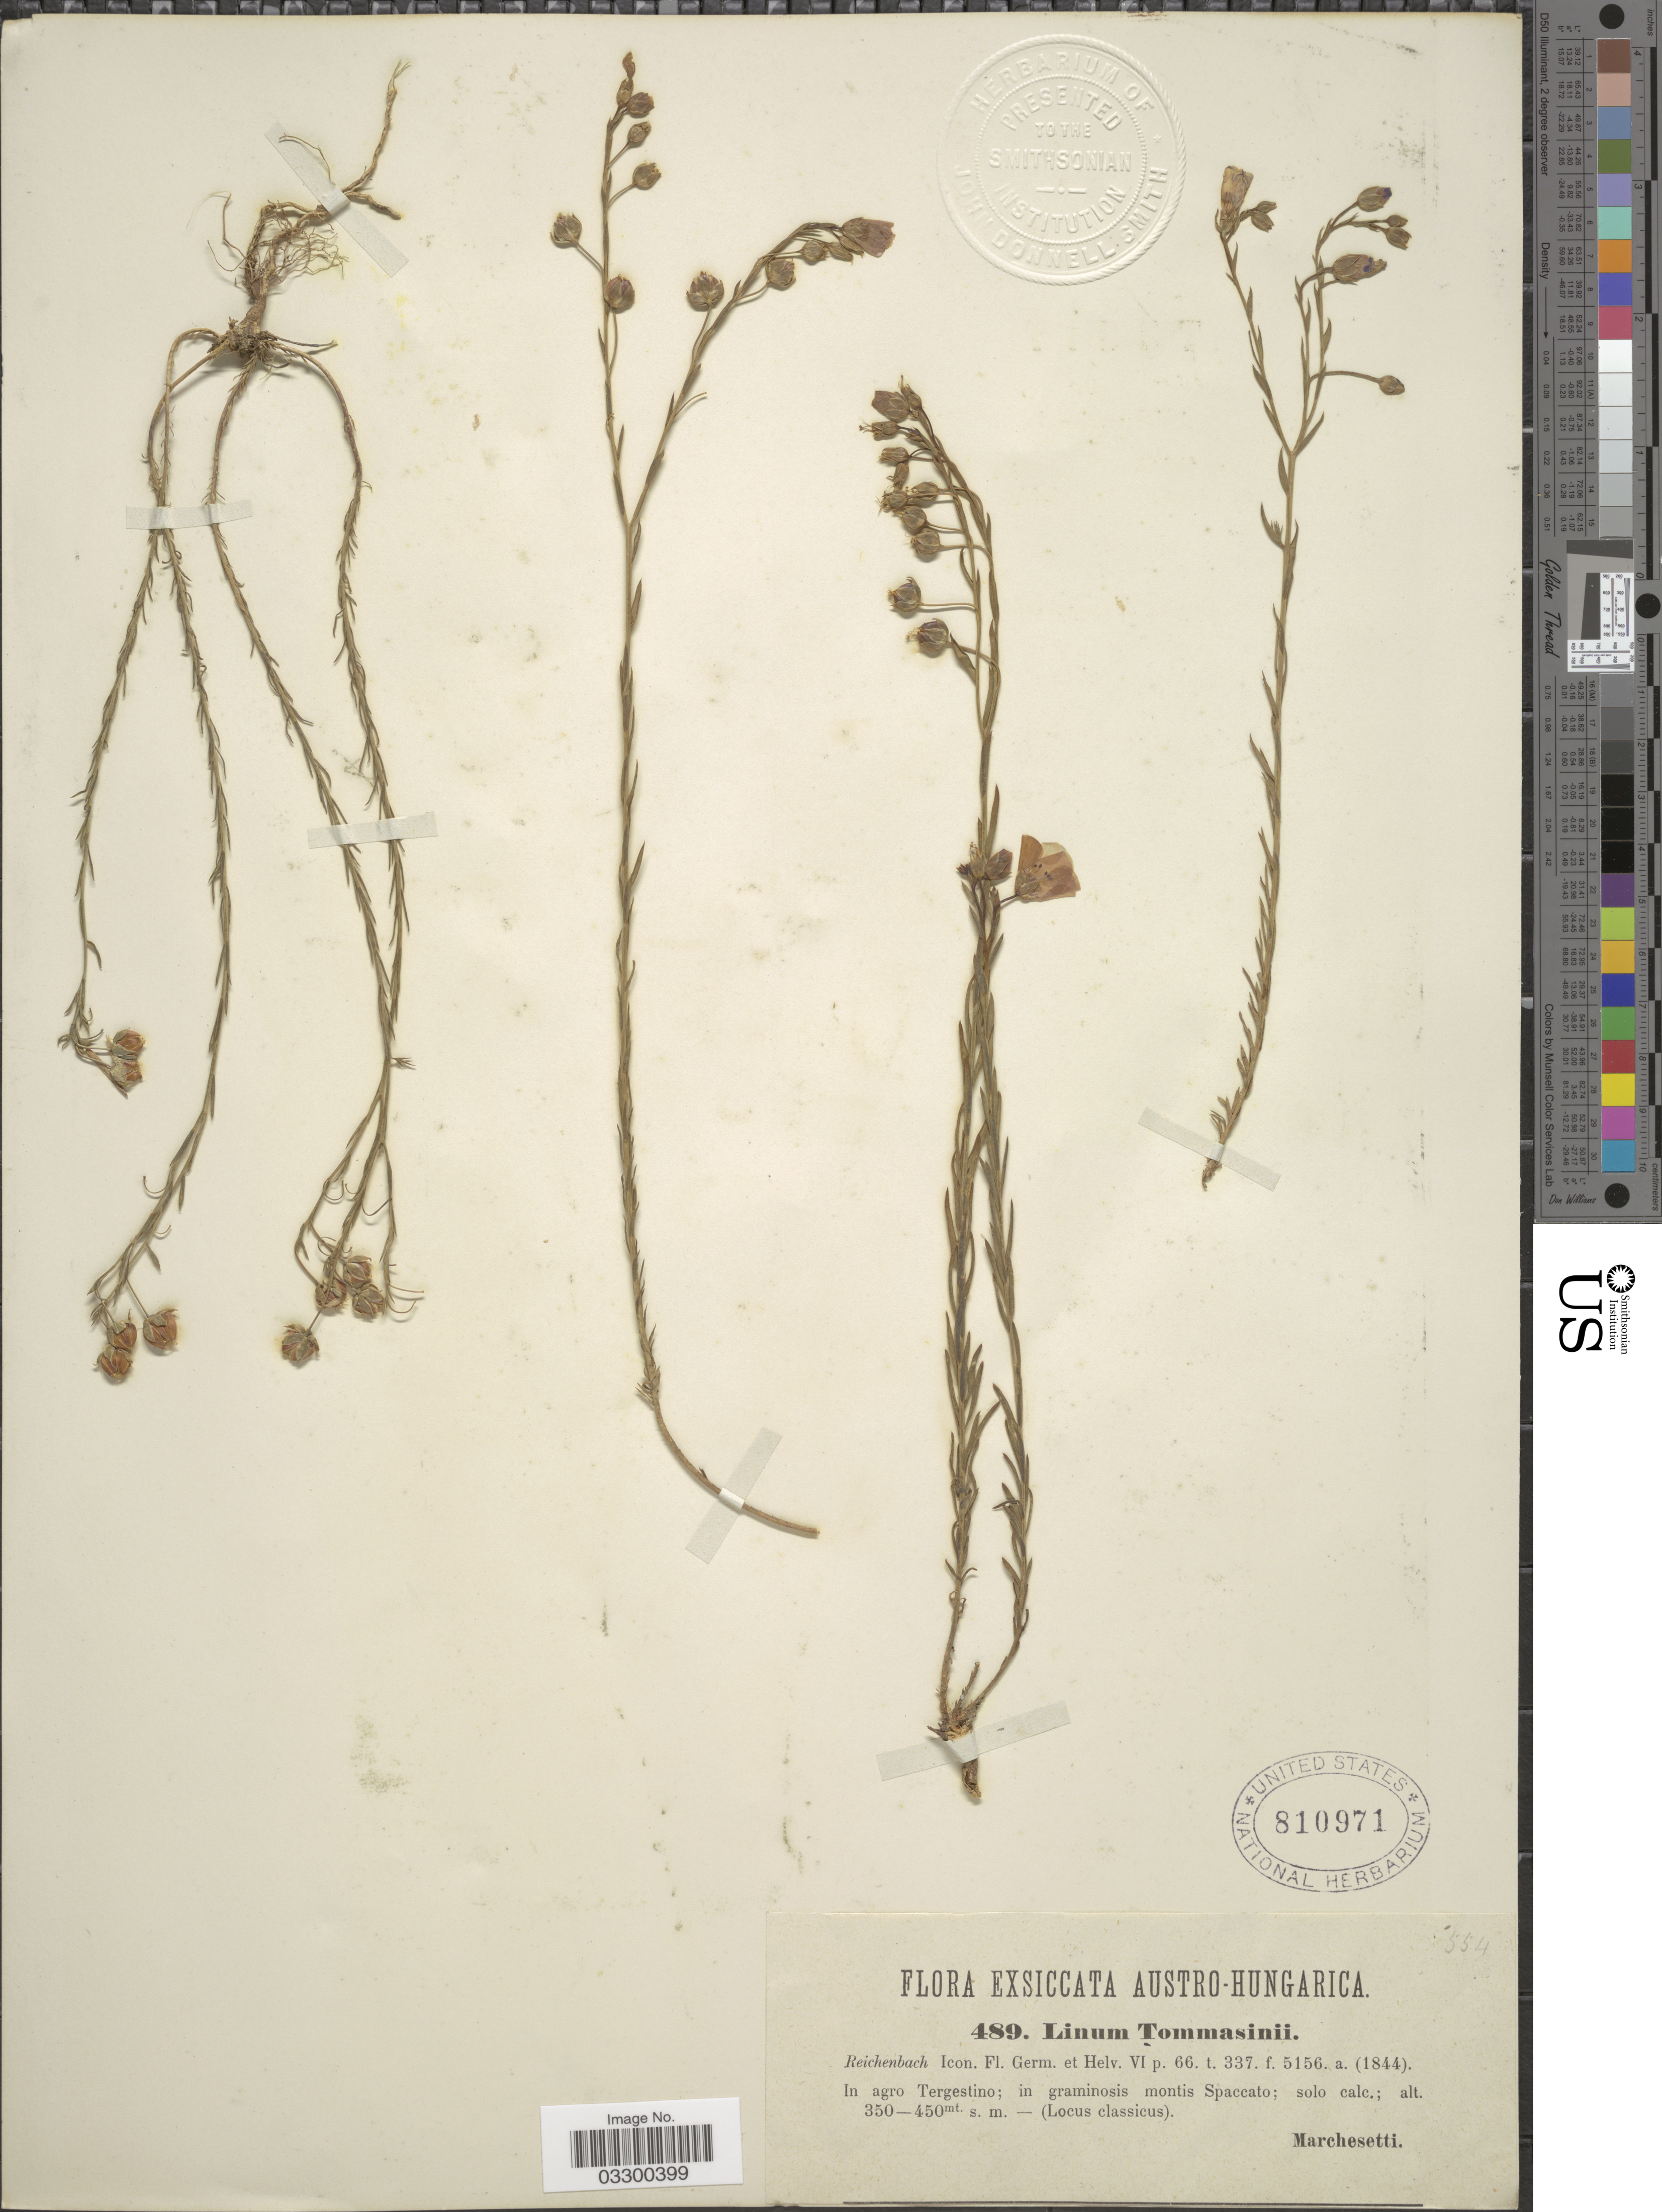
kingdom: Plantae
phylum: Tracheophyta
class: Magnoliopsida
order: Malpighiales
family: Linaceae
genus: Linum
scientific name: Linum tommasinii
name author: Nyman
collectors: -. Marchesetti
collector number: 489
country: Italy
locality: Austro-Hungarica. In agro Tergestino; in graminosis montis Spaccato.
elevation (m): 350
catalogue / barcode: US 810971